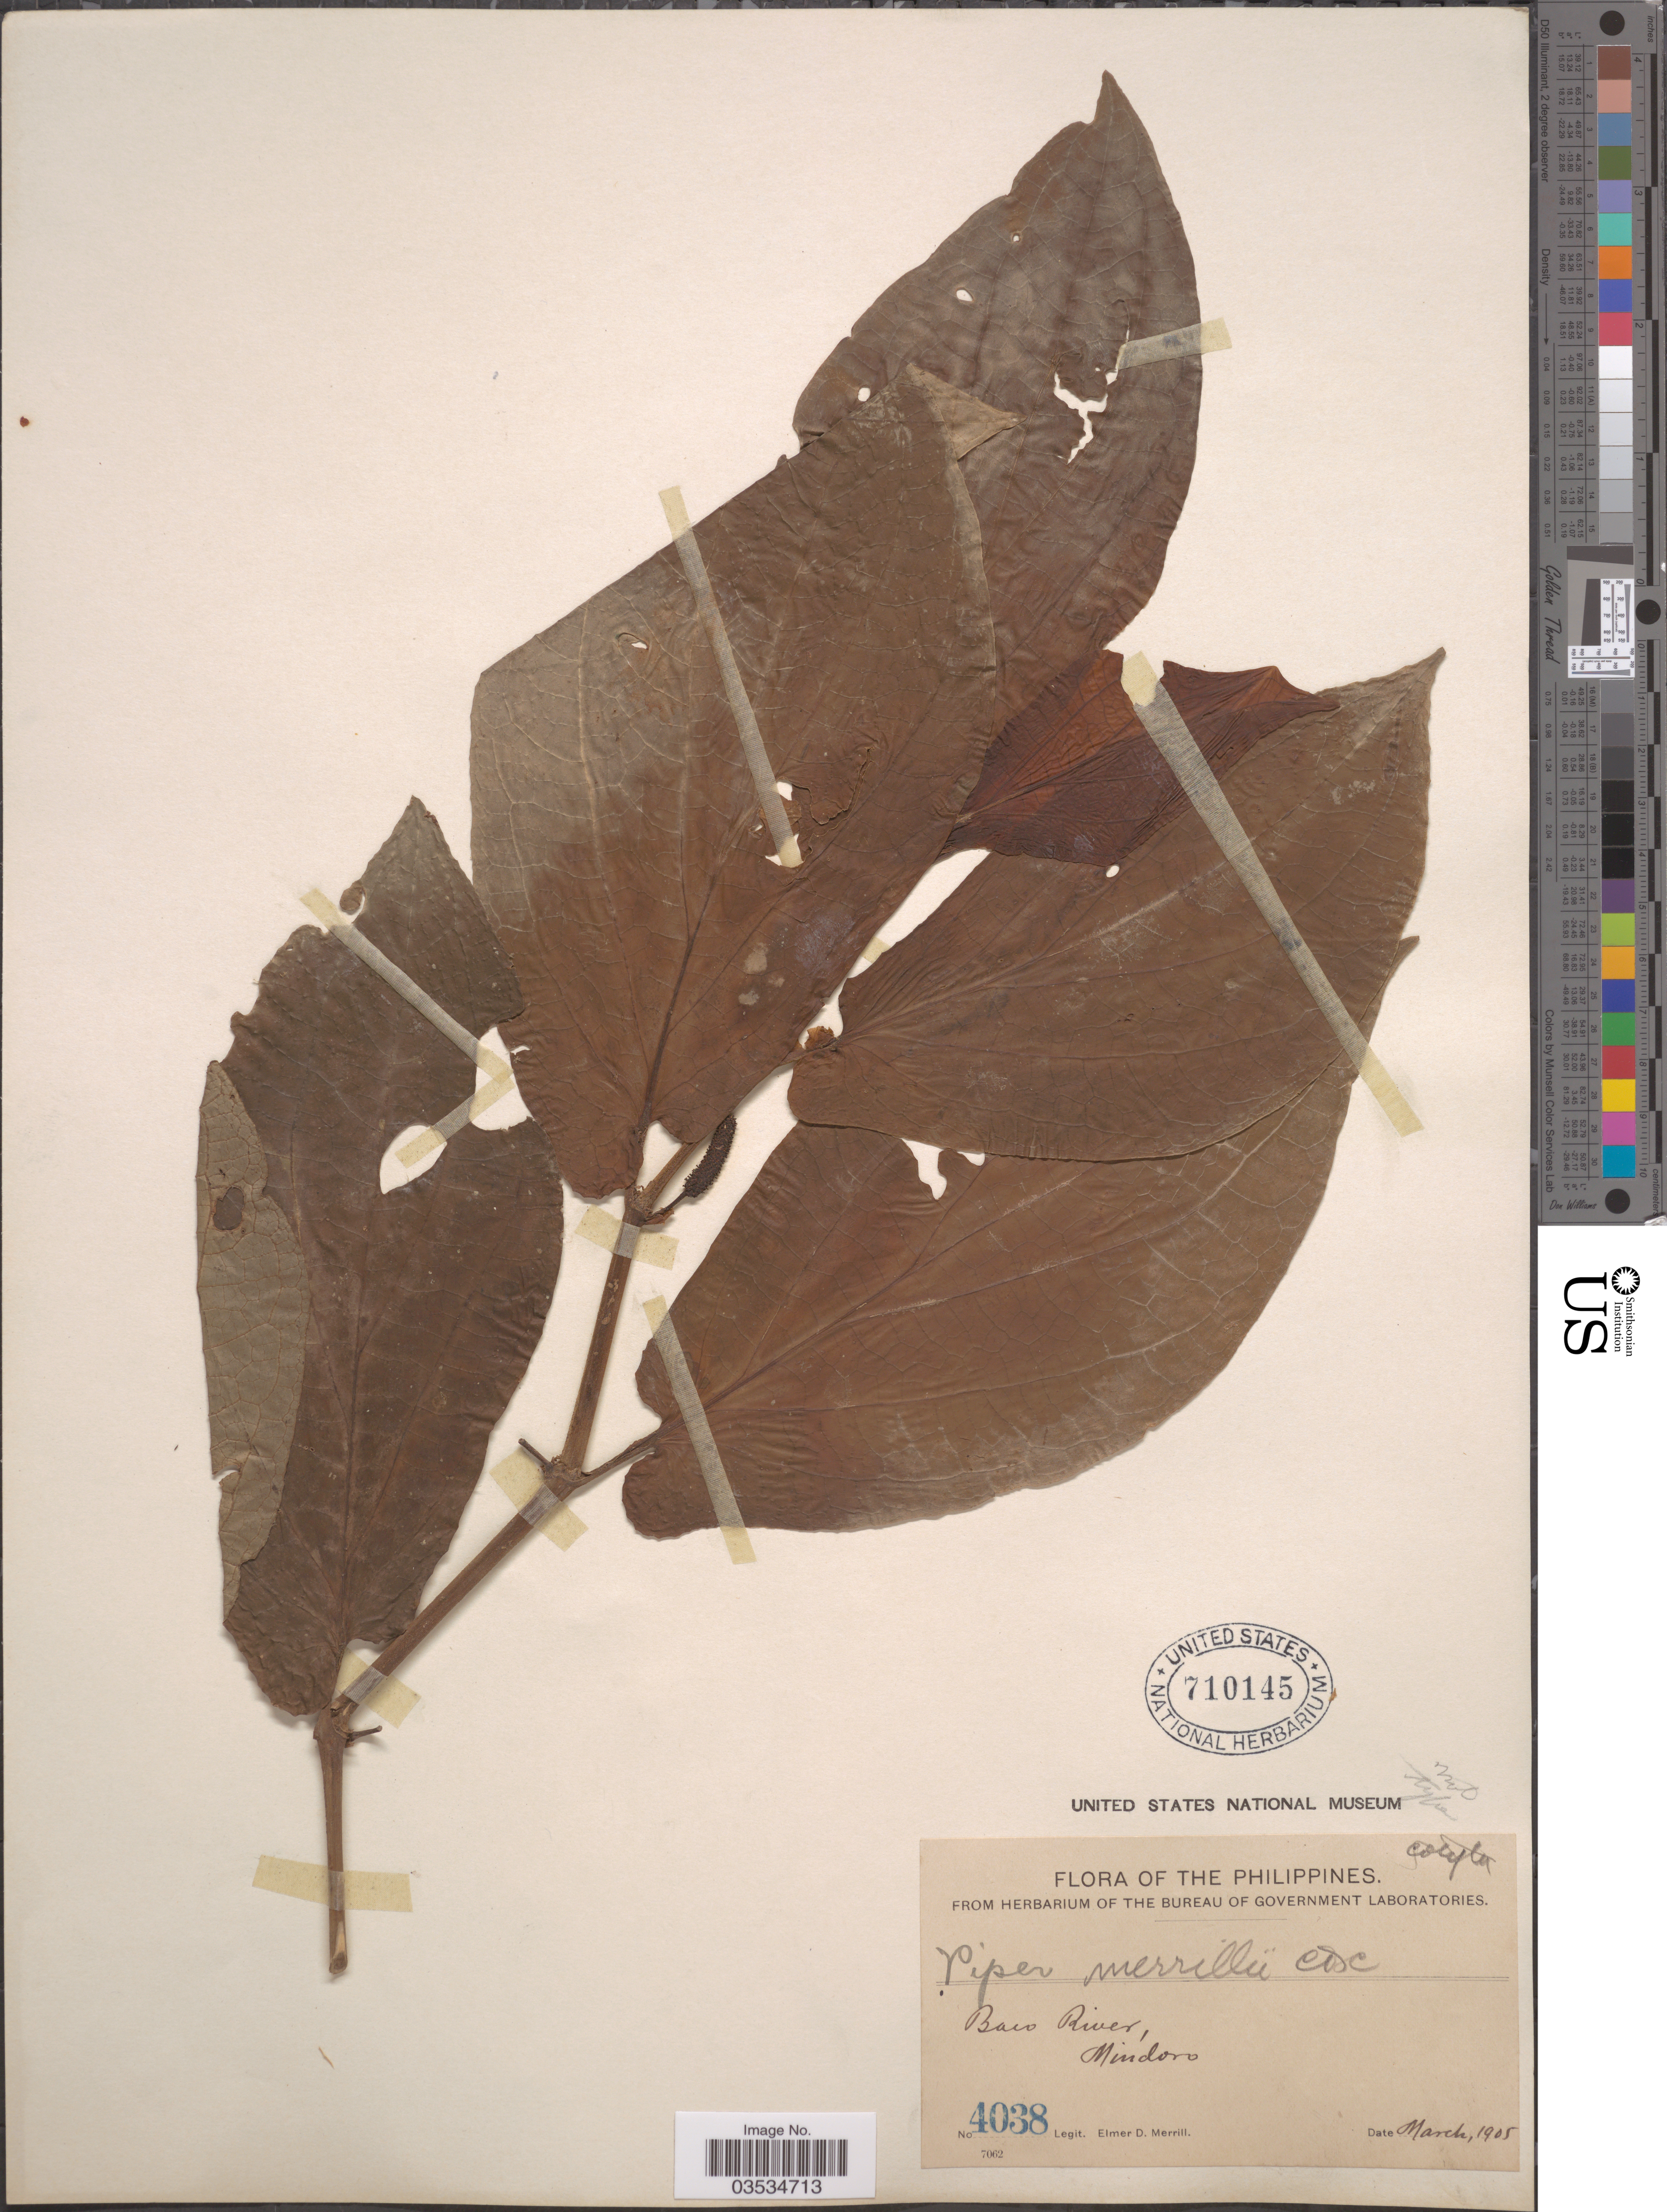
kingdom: Plantae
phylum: Tracheophyta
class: Magnoliopsida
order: Piperales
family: Piperaceae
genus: Piper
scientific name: Piper merrillii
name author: C. DC.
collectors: E. D. Merrill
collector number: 4038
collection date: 1905-03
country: Philippines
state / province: Mimaropa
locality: Baco River, Mindoro.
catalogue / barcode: US 710145